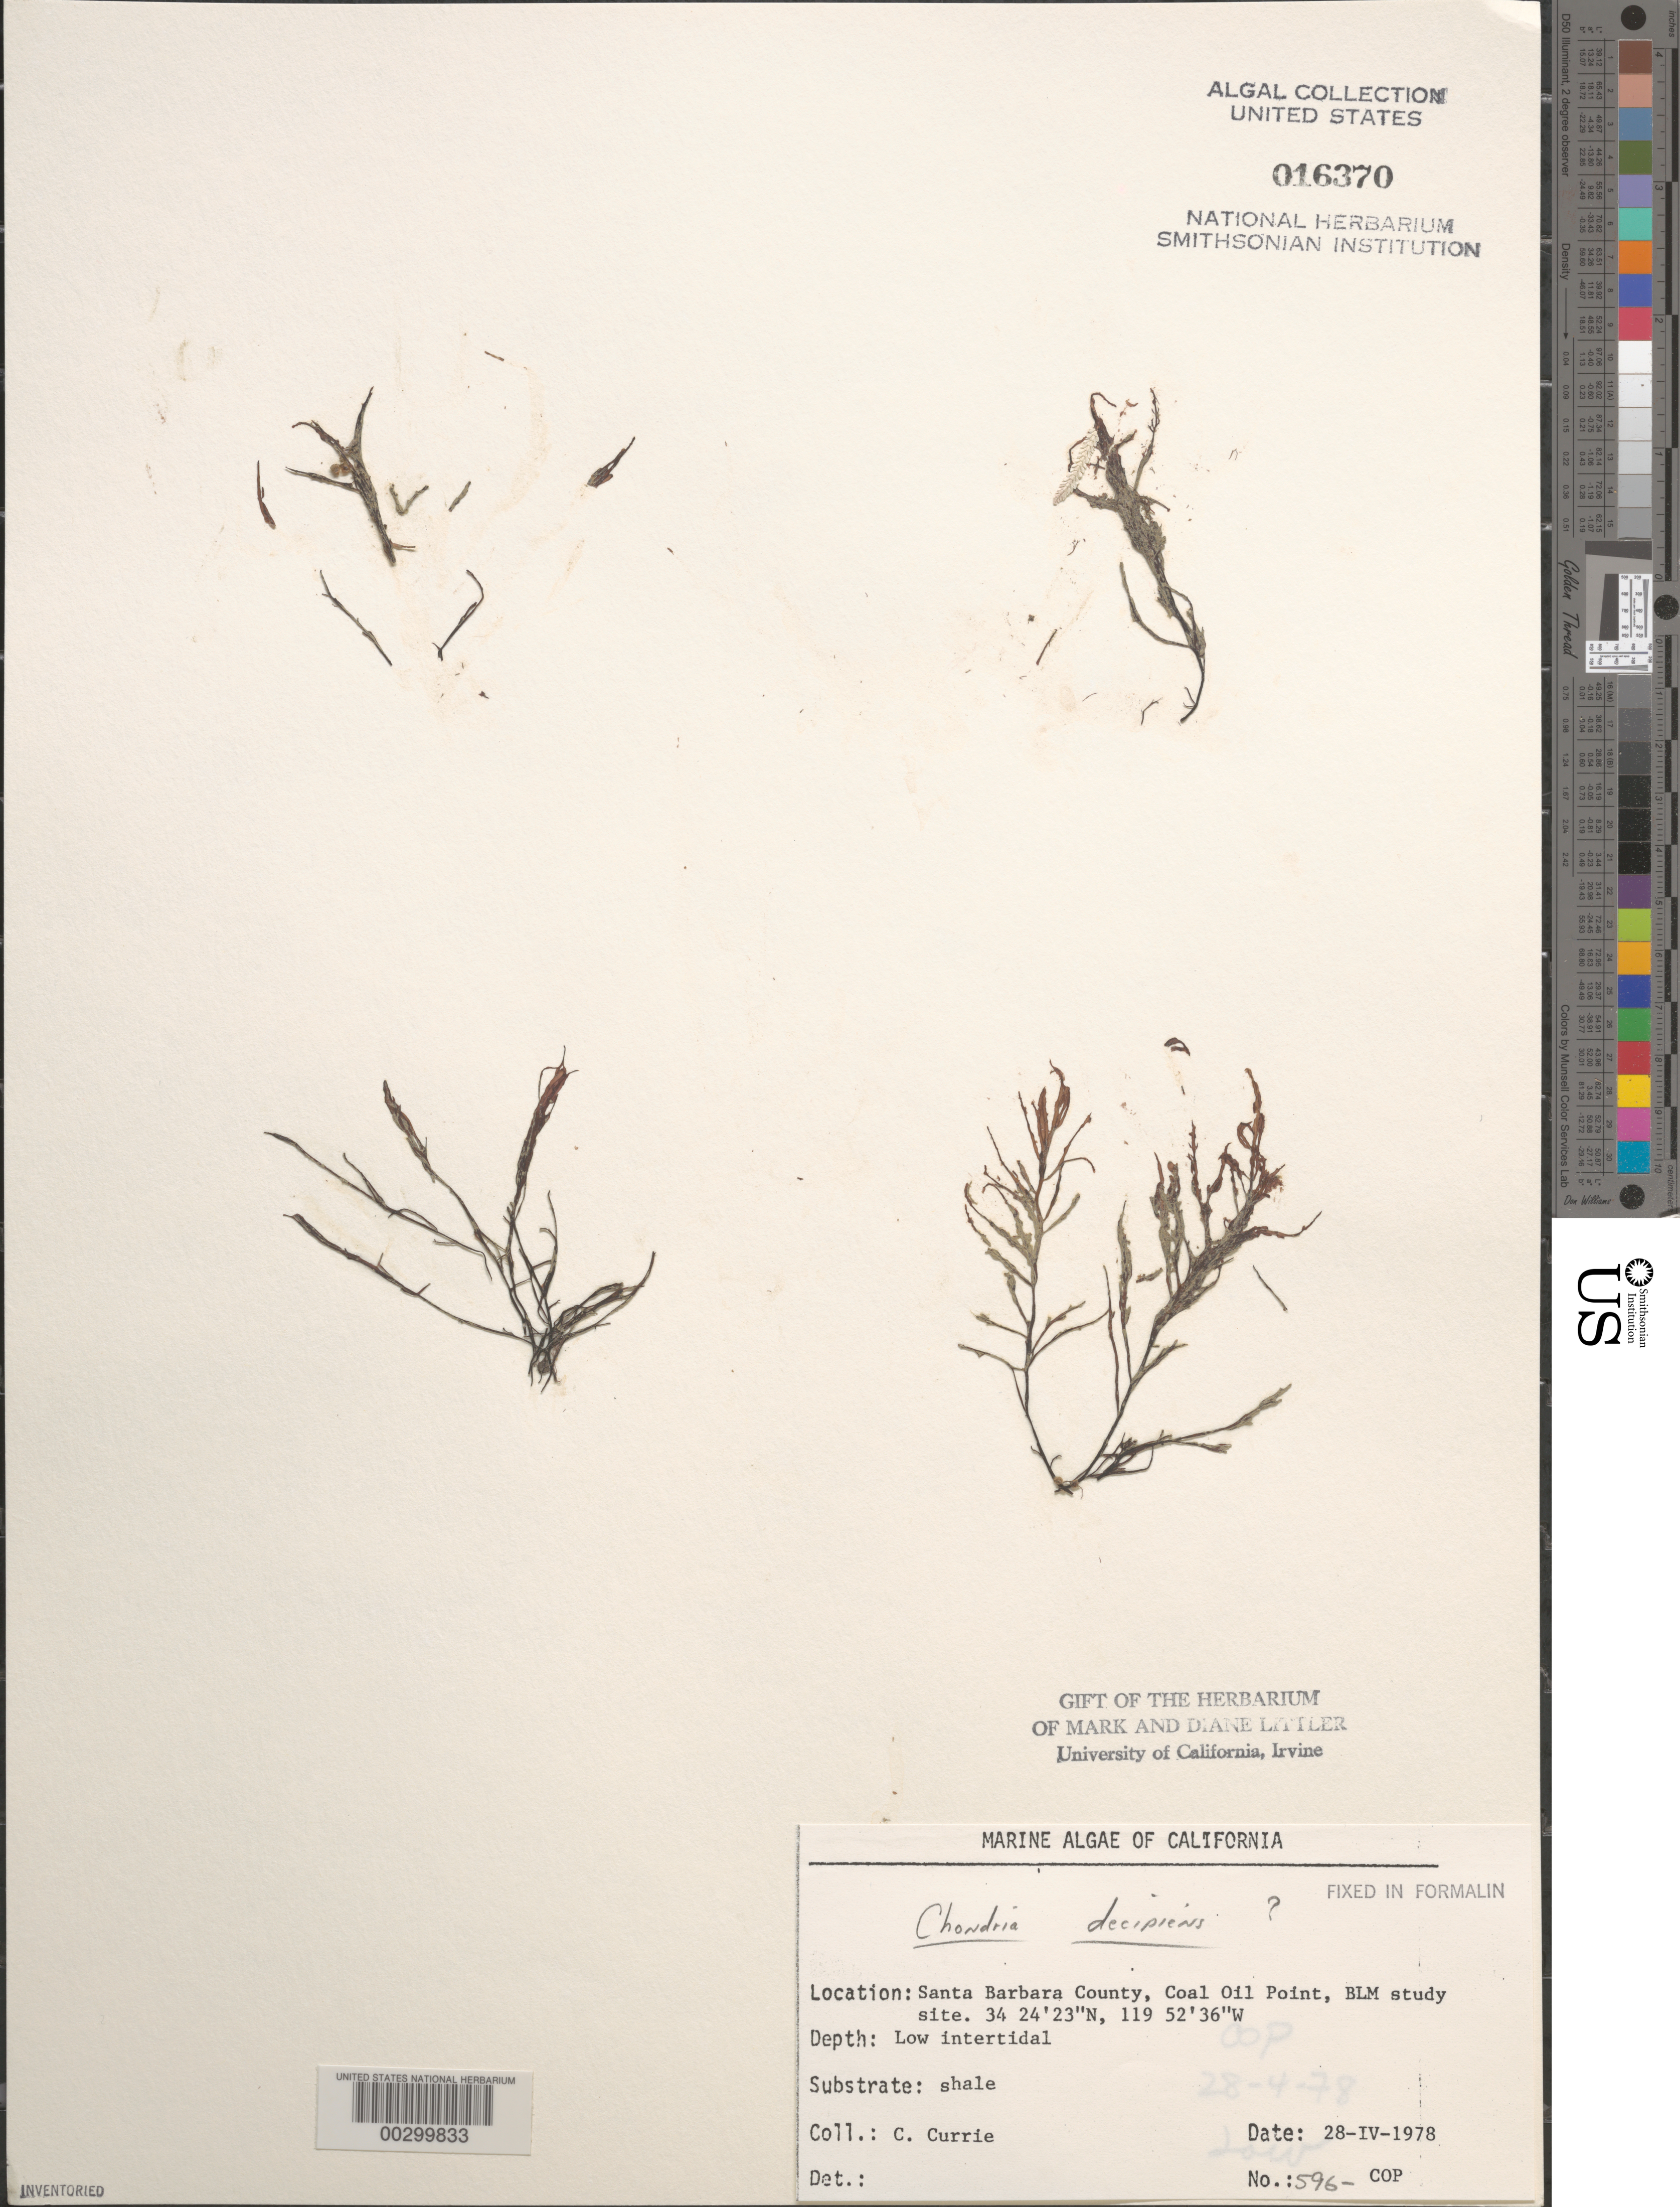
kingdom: Plantae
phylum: Rhodophyta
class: Florideophyceae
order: Ceramiales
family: Rhodomelaceae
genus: Chondria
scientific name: Chondria decipiens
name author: Kylin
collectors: C. Currie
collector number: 596-cop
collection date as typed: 28 Apr 1978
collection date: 1978-04-28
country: United States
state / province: California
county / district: Santa Barbara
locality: Coal Oil Point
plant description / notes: BLM-SOCALBIGHT Rocky Intertidal Survey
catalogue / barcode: US 16370